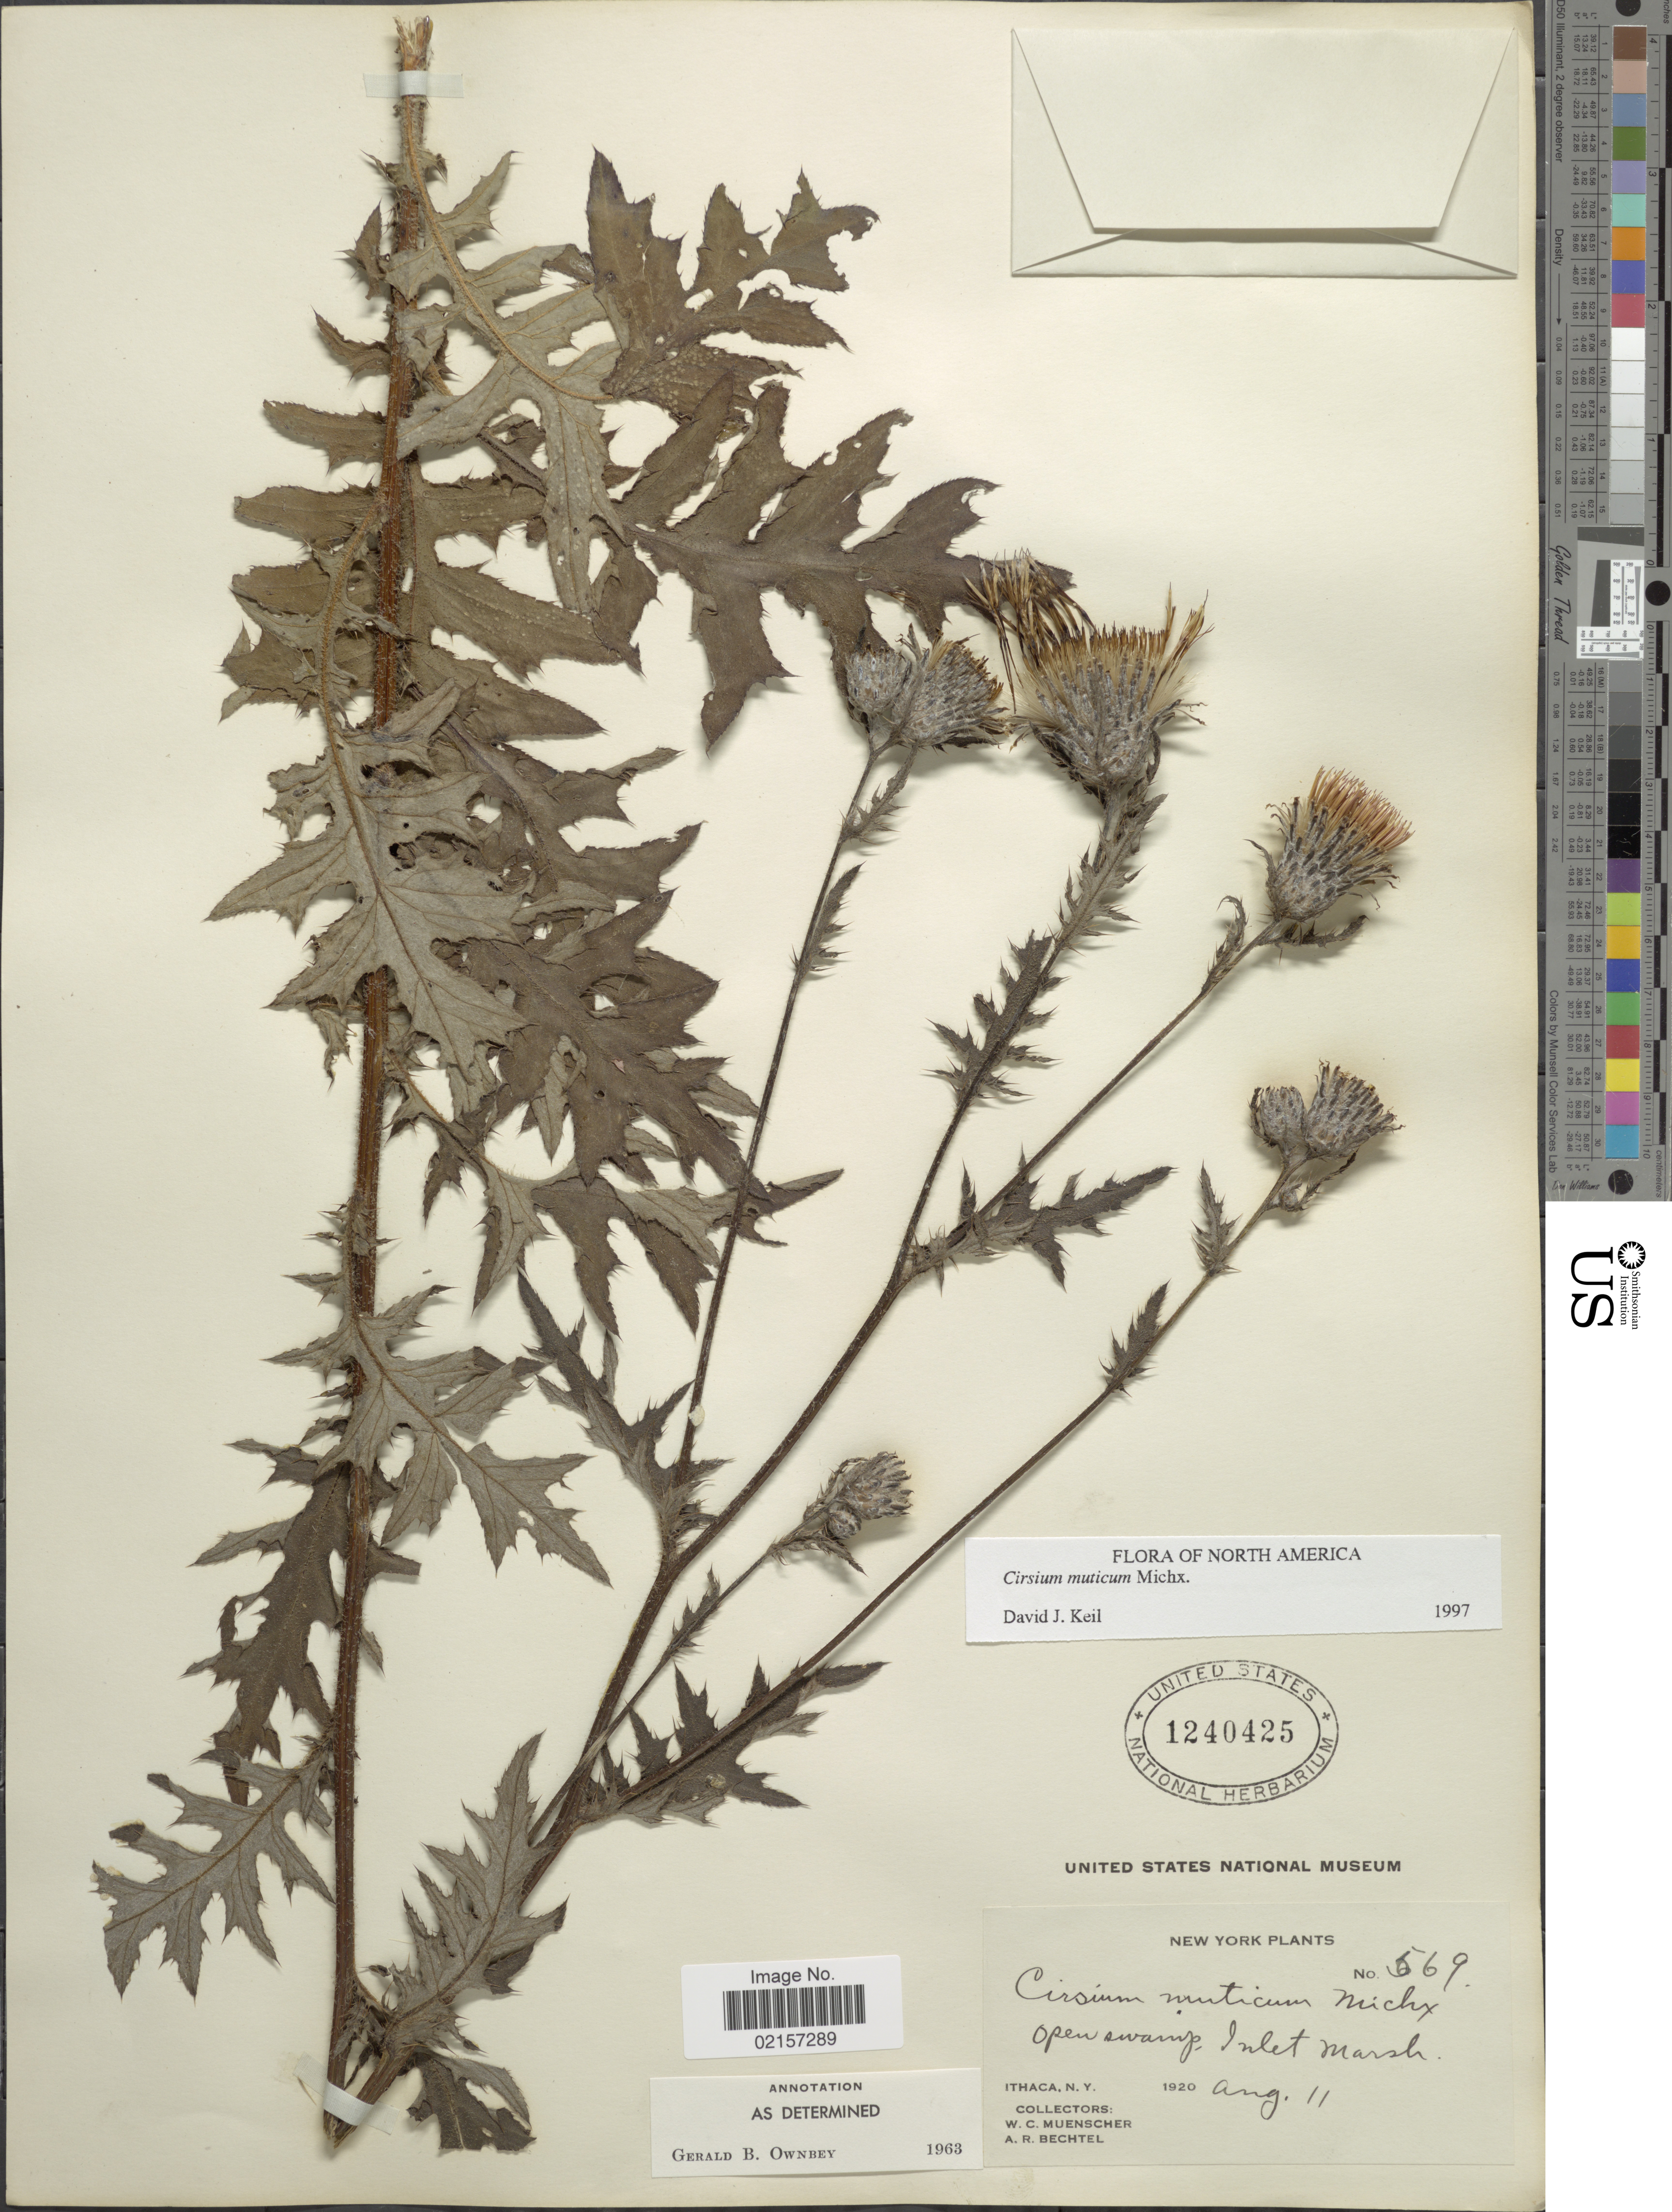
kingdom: Plantae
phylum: Tracheophyta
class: Magnoliopsida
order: Asterales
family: Asteraceae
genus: Cirsium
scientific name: Cirsium muticum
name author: Michx.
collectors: W. Muenscher & A. Bechtel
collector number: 569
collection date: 1920-08-11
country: United States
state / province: New York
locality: Open swamp, Inlet Marsh, Ithaca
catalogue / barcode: US 1240425